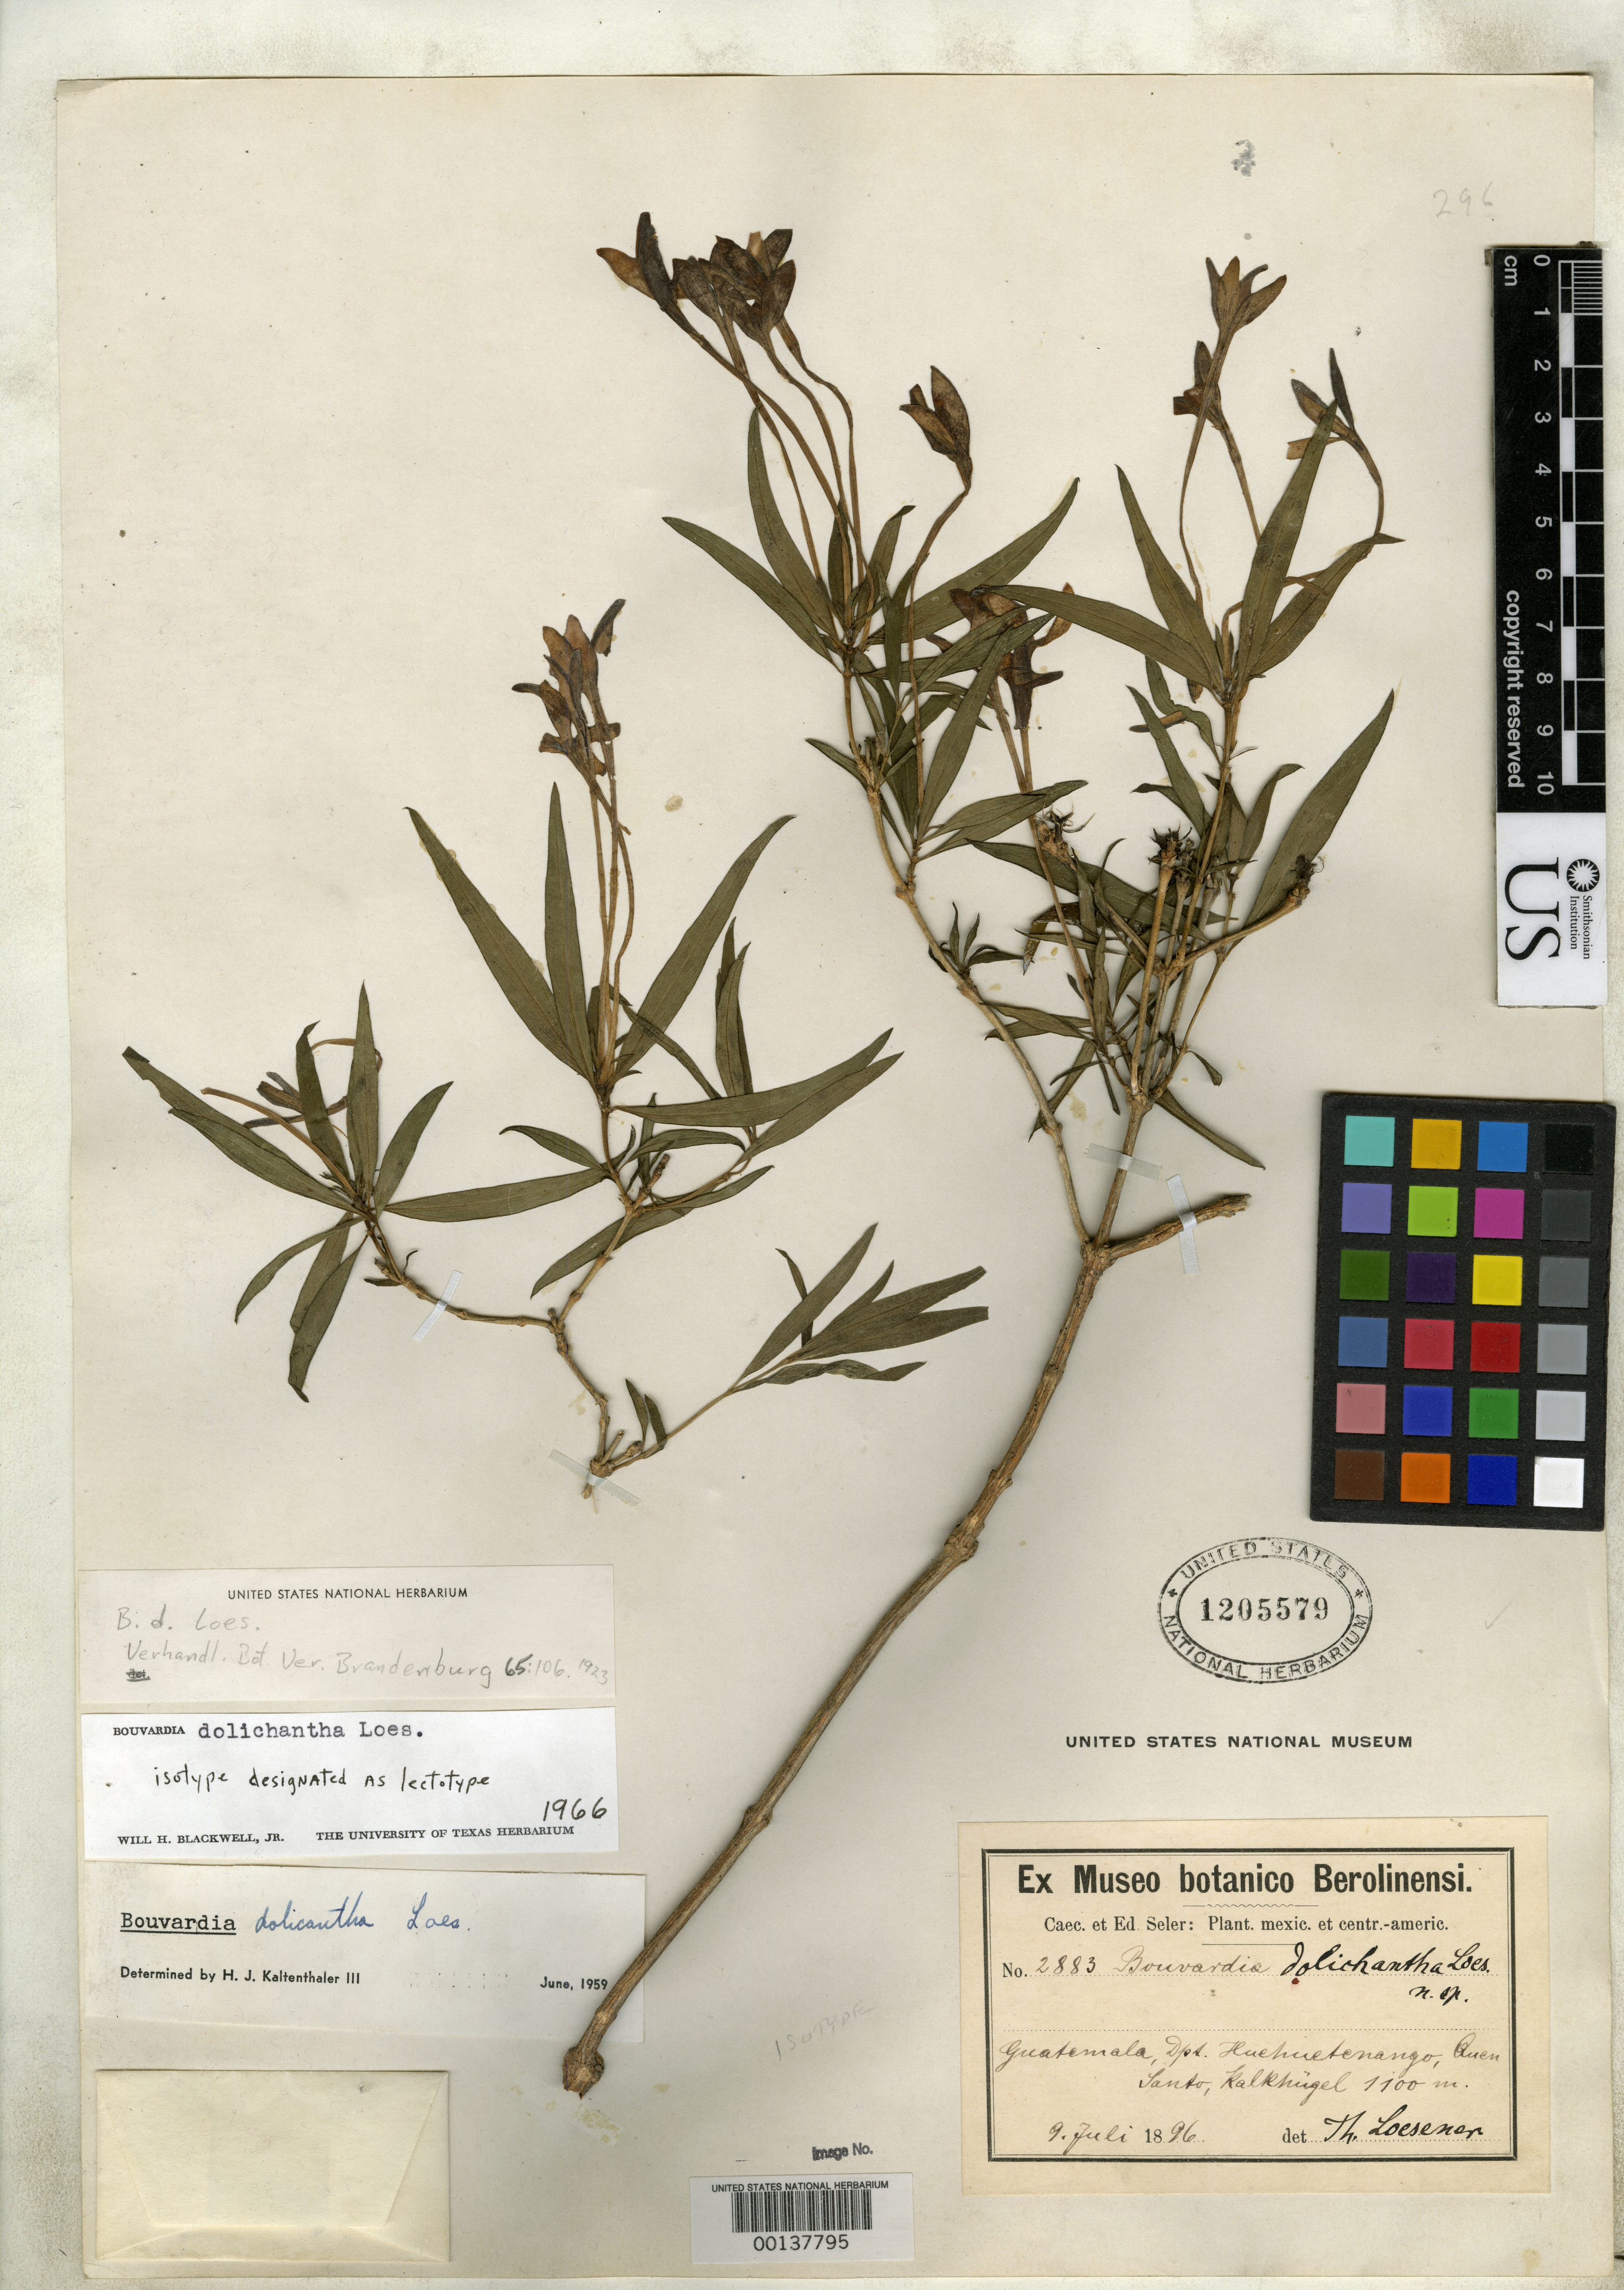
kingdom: Plantae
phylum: Tracheophyta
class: Magnoliopsida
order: Gentianales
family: Rubiaceae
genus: Bouvardia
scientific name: Bouvardia dolichantha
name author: Loes.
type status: Lectotype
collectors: E. Seler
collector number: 2883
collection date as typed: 09 Jul 1896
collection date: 1896-07-09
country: Guatemala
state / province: Huehuetenango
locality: Quen Santo.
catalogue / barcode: US 1205579